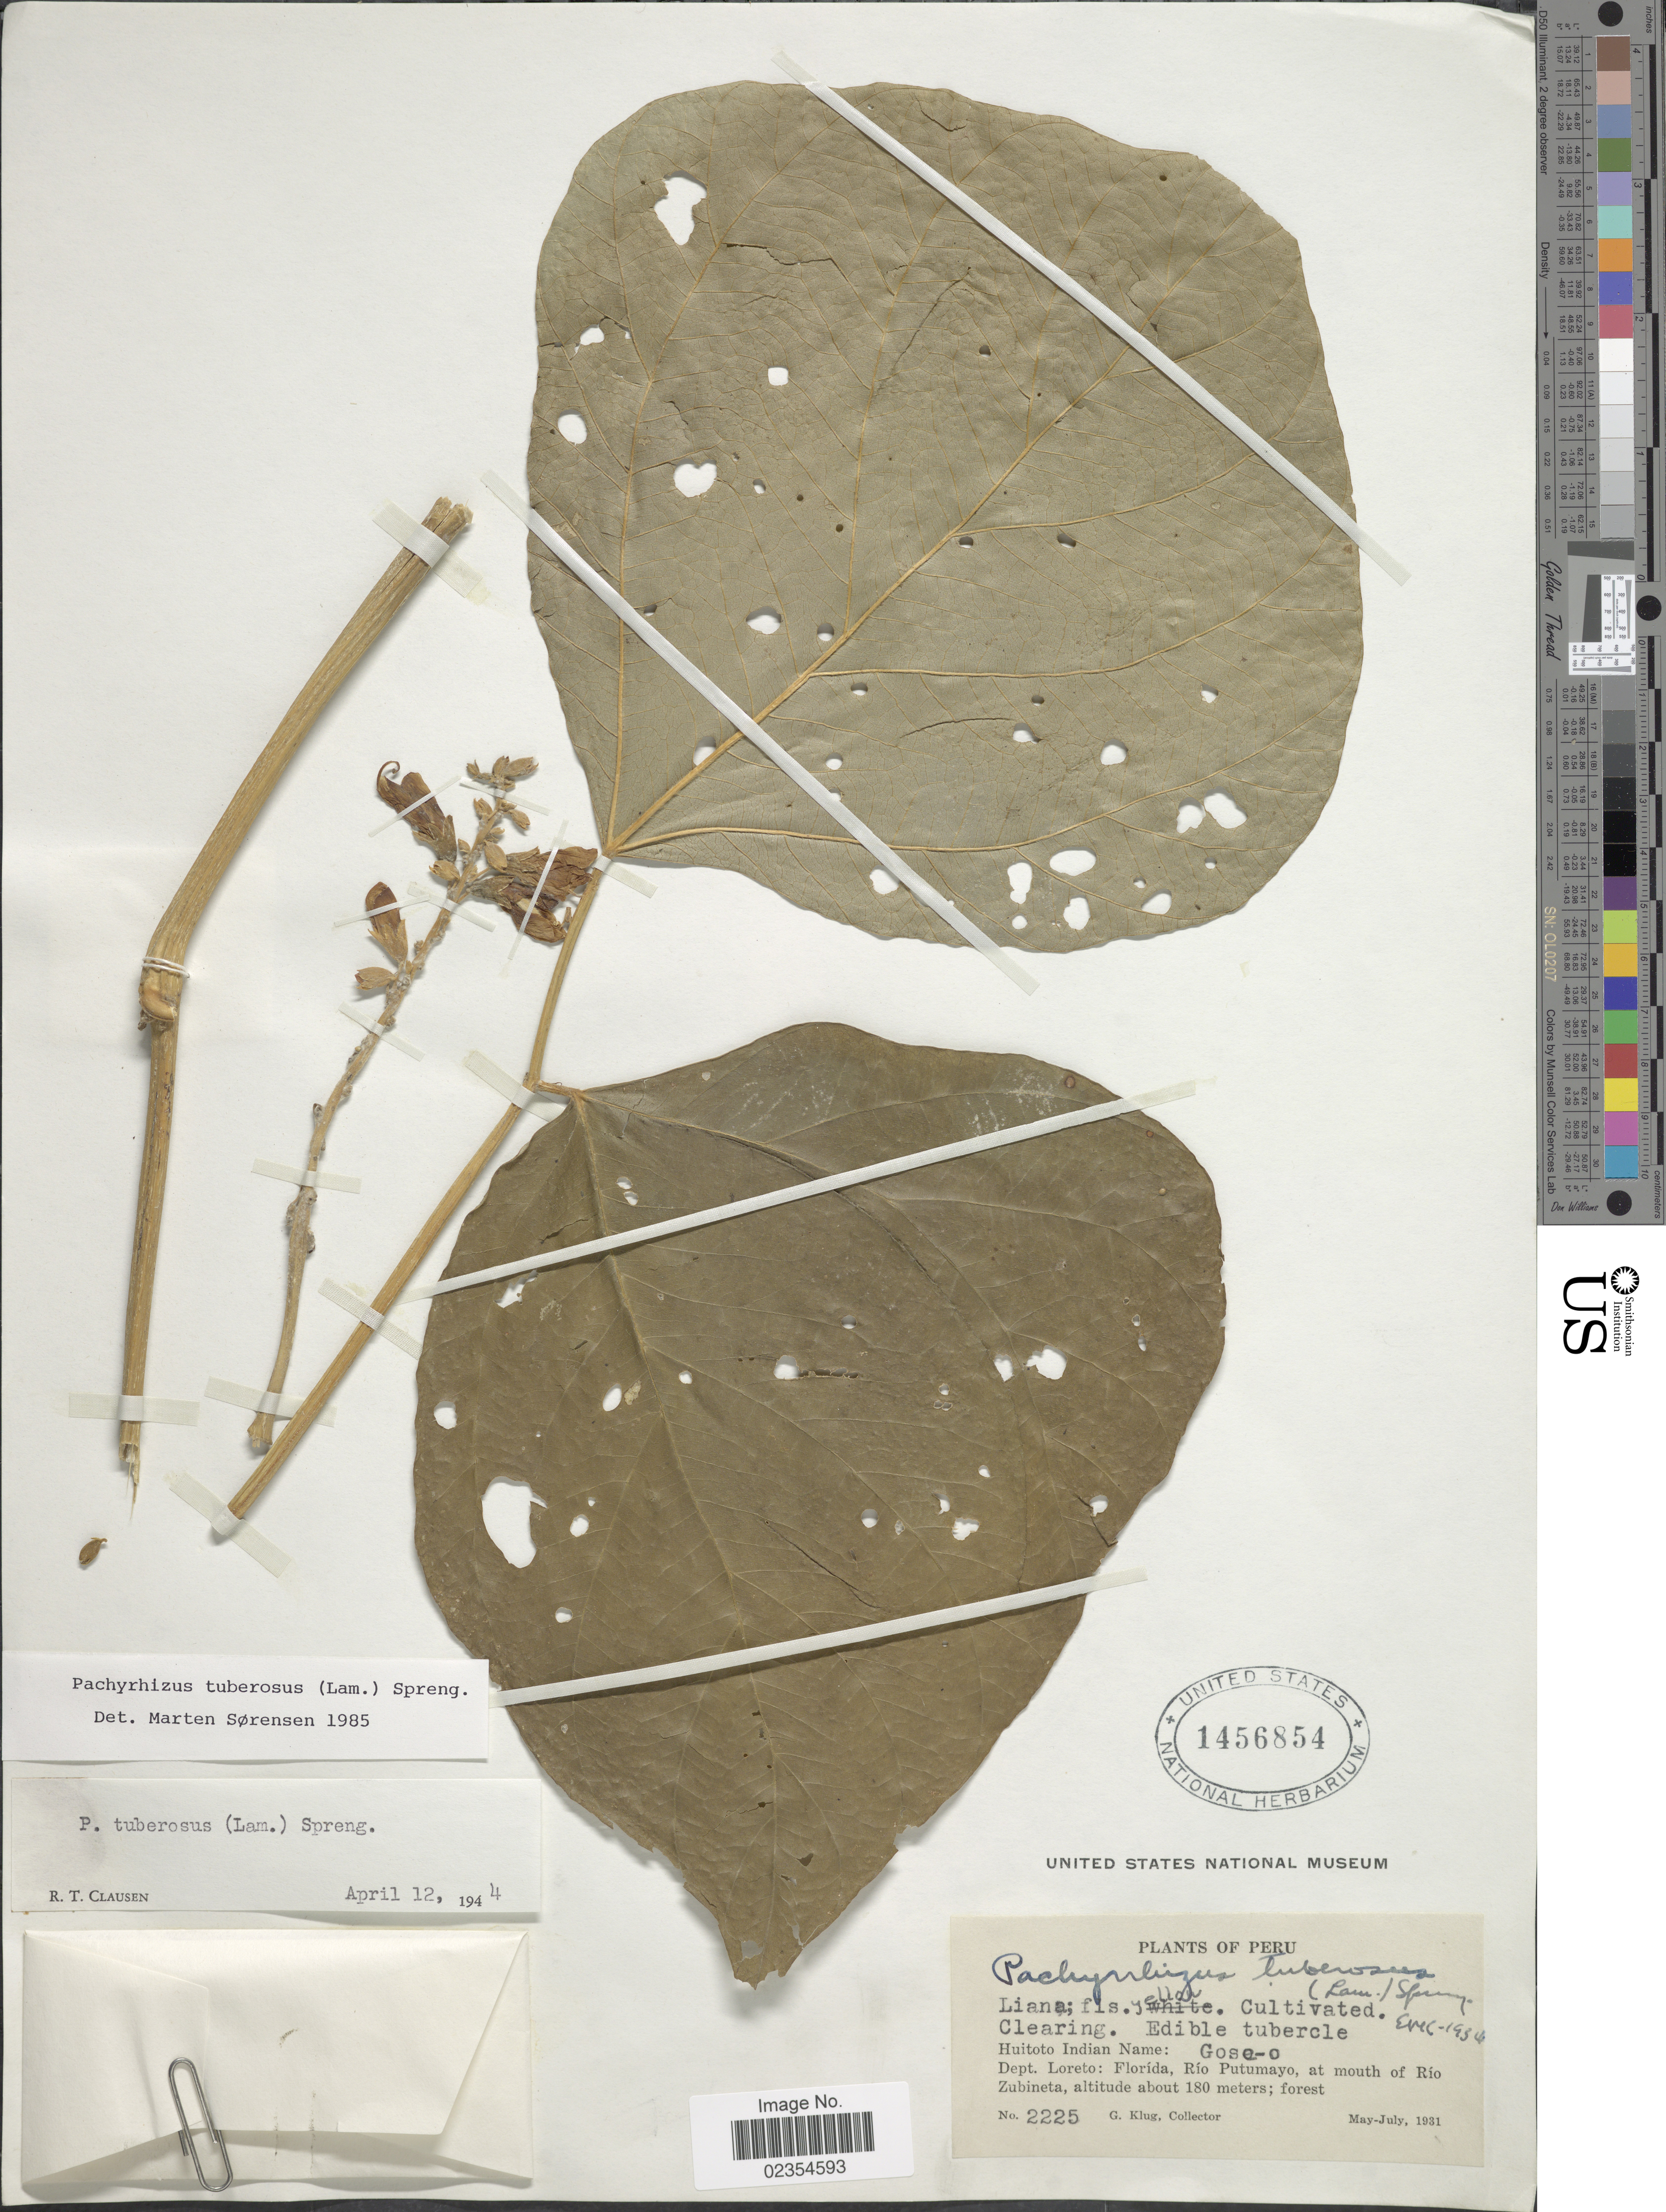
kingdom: Plantae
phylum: Tracheophyta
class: Magnoliopsida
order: Fabales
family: Fabaceae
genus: Pachyrhizus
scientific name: Pachyrhizus tuberosus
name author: (Lam.) Spreng.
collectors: G. Klug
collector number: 2225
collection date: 1931-05/1931-07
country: Peru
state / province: Loreto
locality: Florida, Rio Putumayo, at mouth of Rio Zubineta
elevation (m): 180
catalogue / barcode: US 1456854